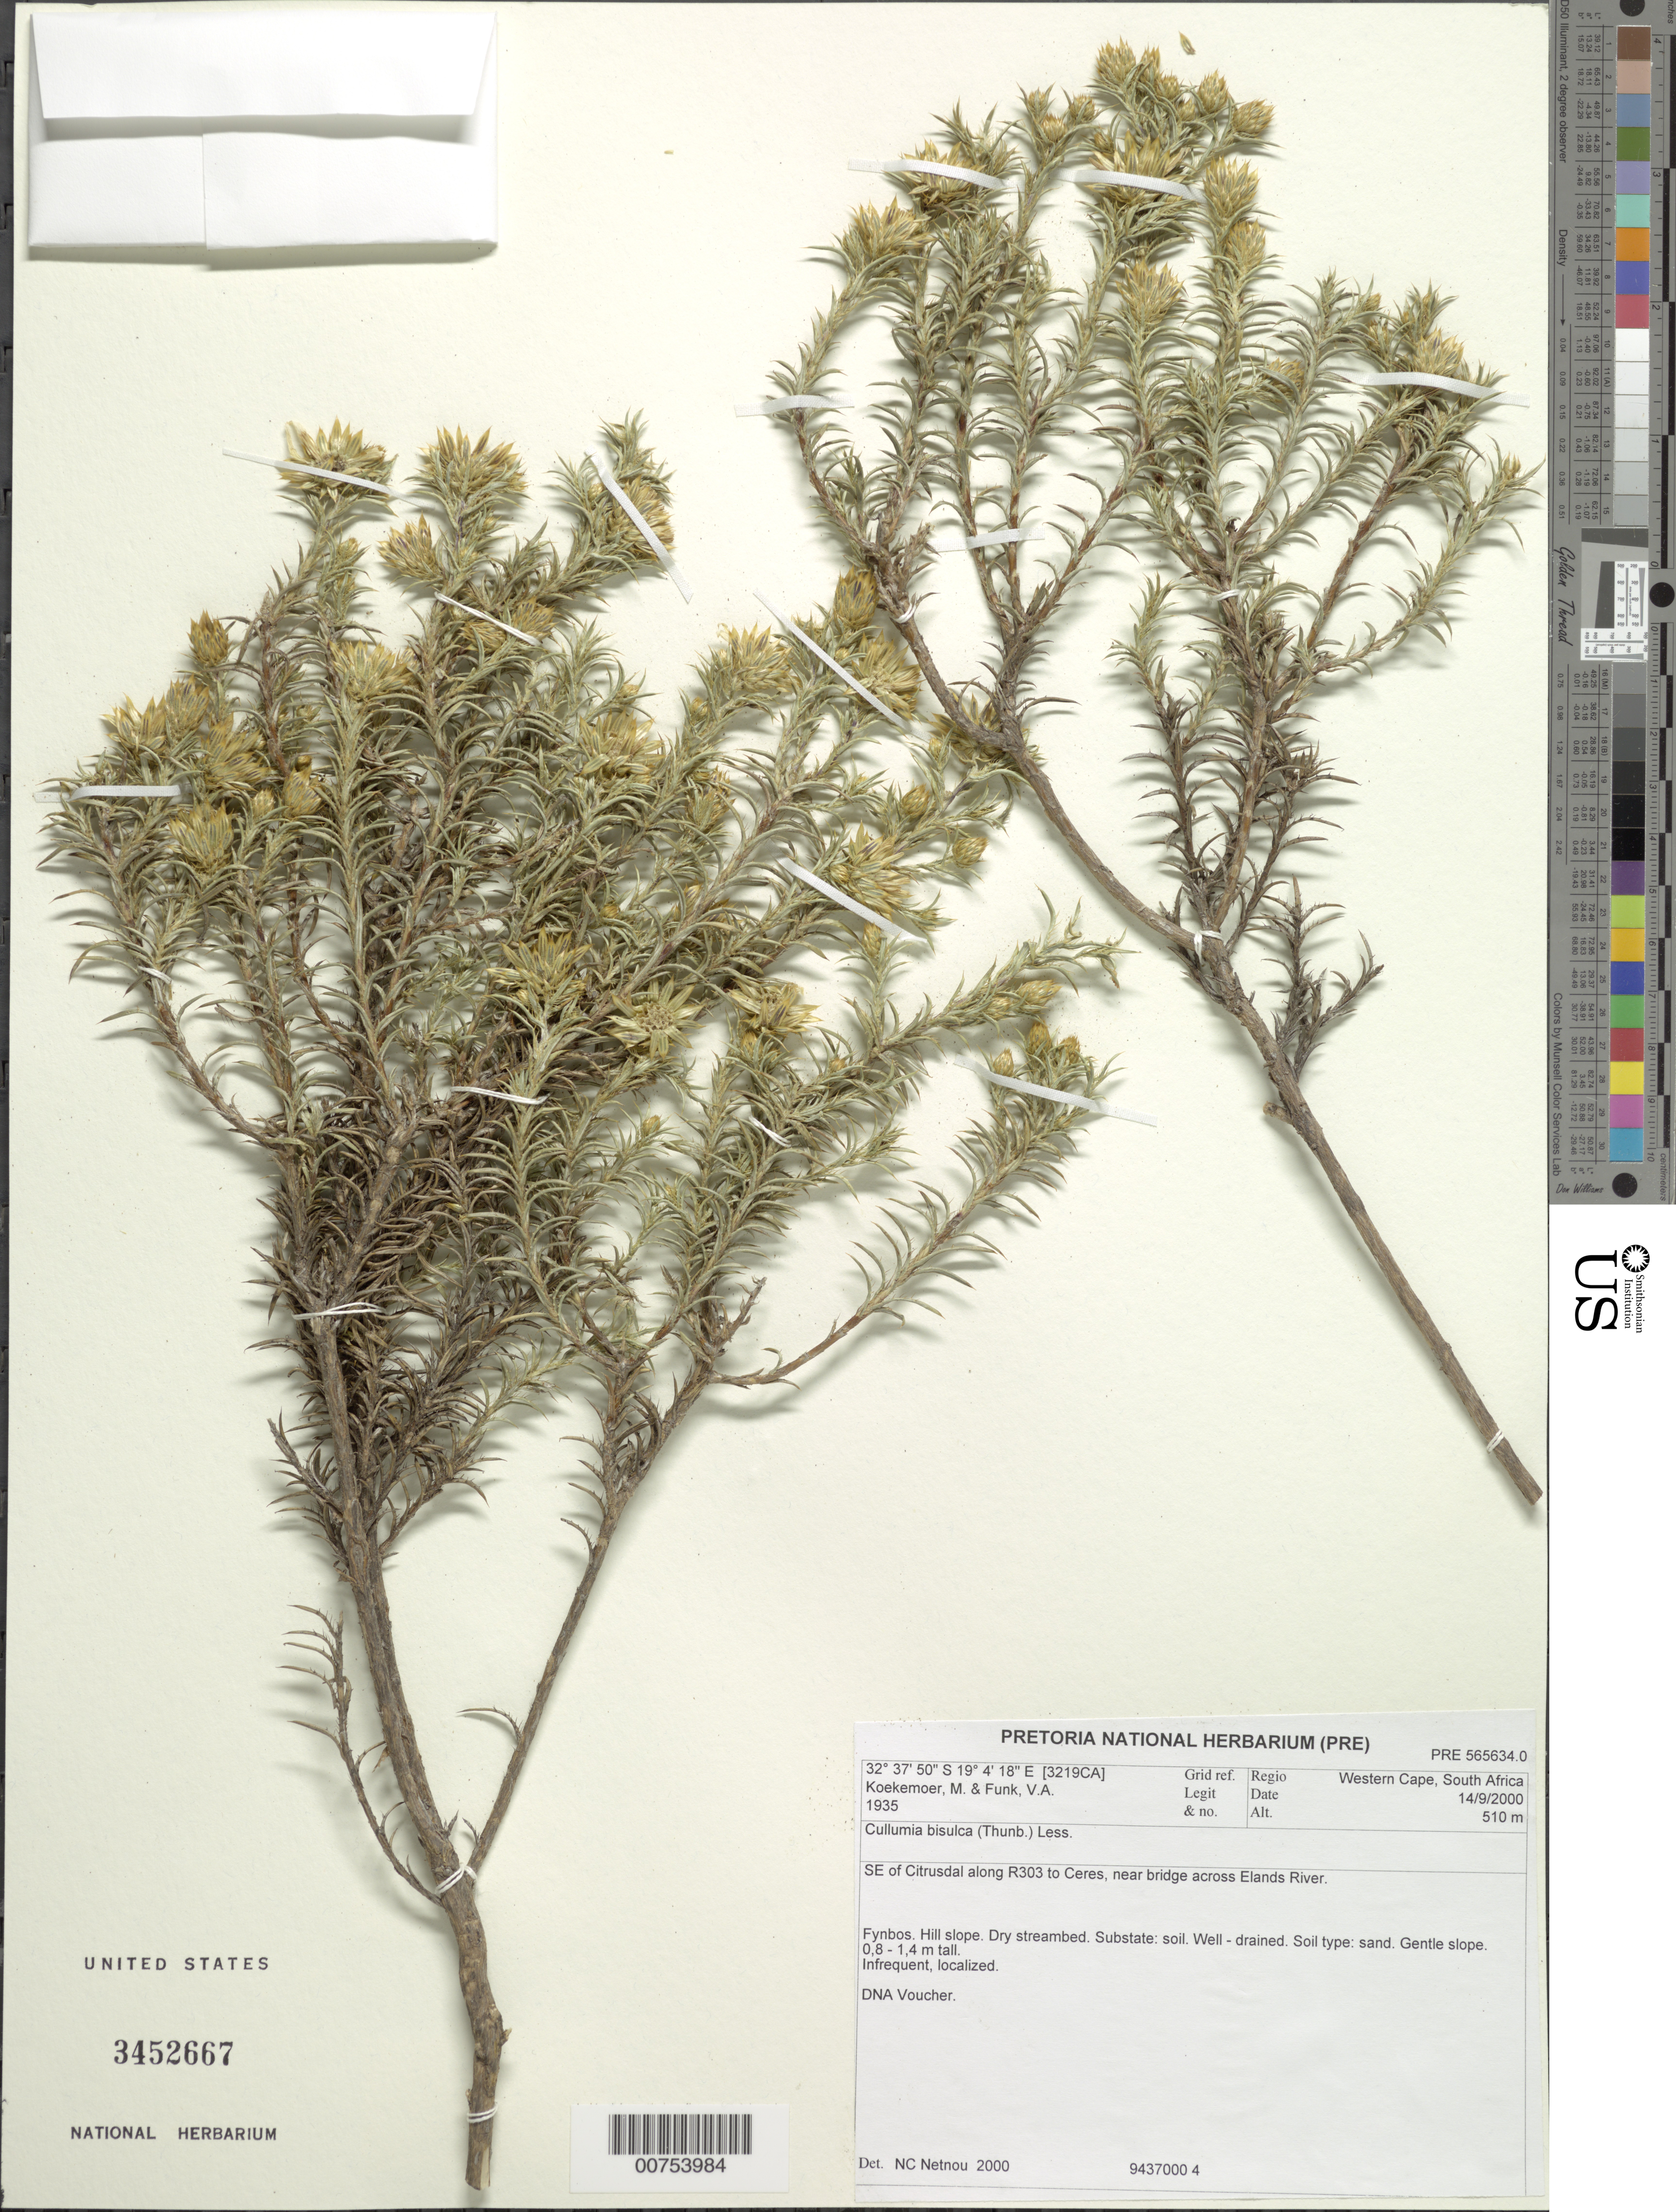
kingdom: Plantae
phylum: Tracheophyta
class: Magnoliopsida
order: Asterales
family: Asteraceae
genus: Cullumia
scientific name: Cullumia bisulca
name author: (Thunb.) Less.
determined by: Netnou, N. C.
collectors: M. Koekemoer & V. Funk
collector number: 1935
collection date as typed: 14 September 2000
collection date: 2000-09-14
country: South Africa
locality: Western Cape; SE of Citrusdal, along R303 to Ceres, near bridge across Elands R.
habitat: Fynbos; hill slope, dry streambed, well-drained, sand, gentle slope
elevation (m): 510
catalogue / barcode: US 3452667